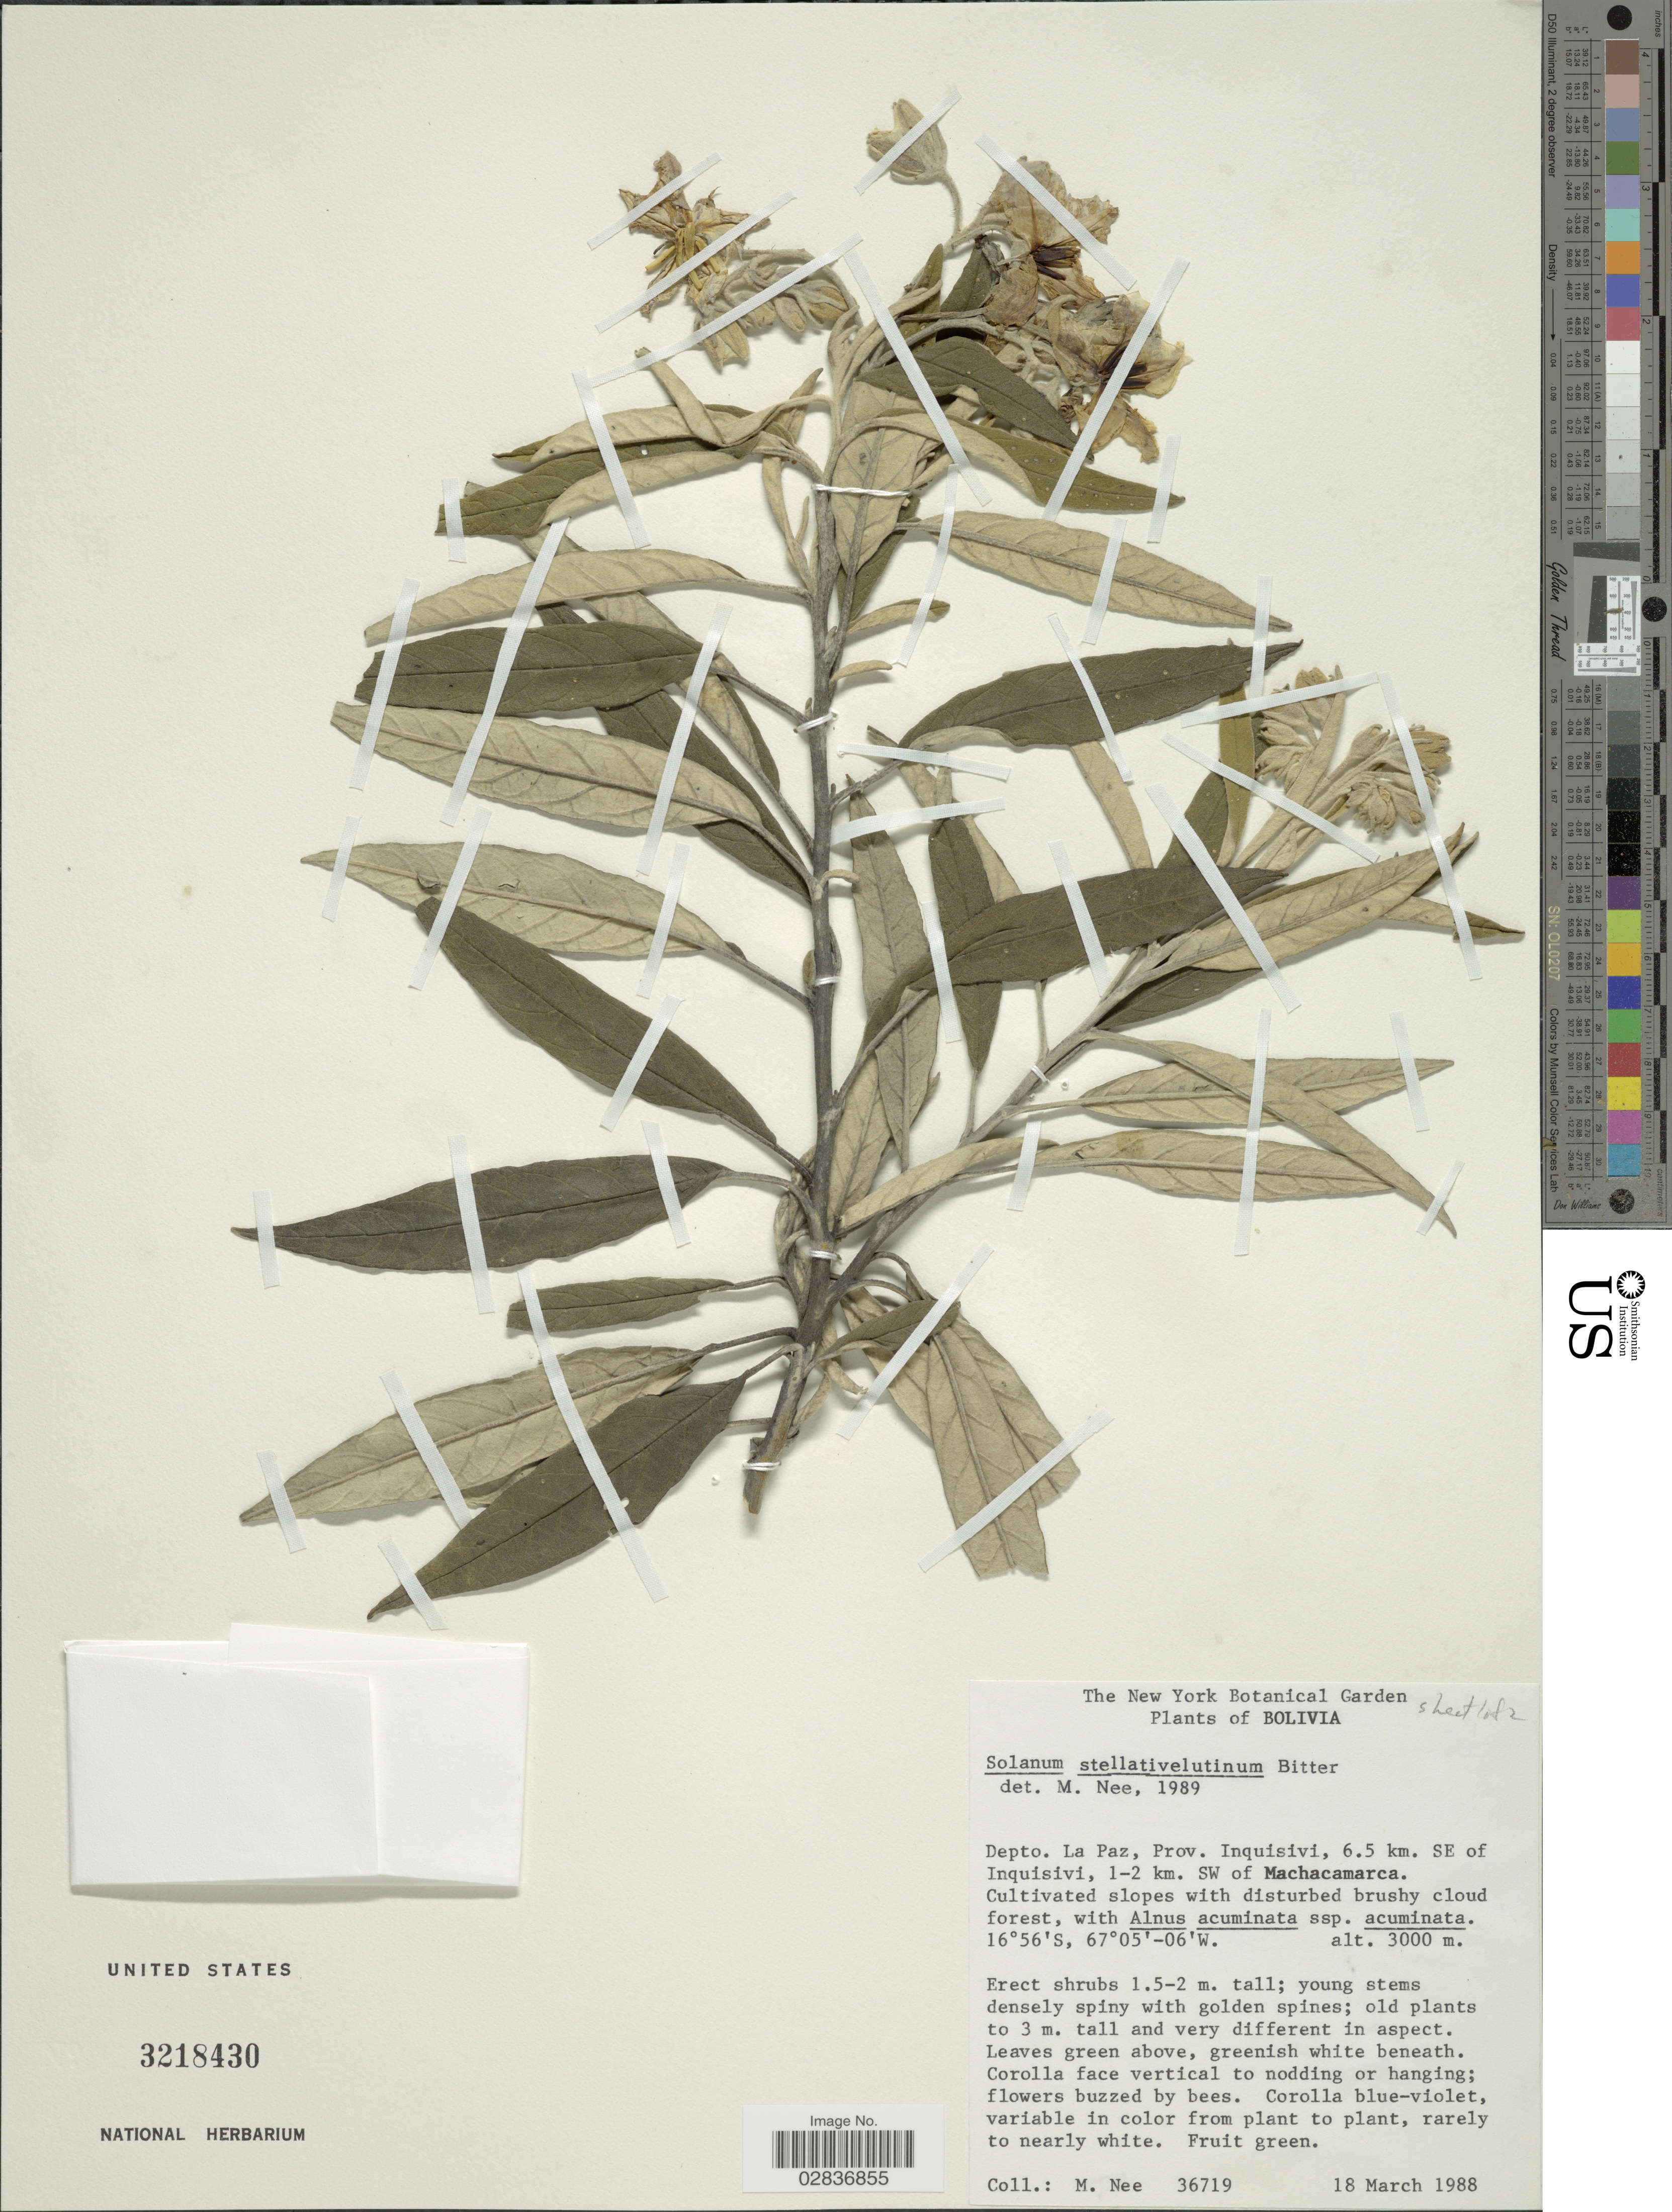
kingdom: Plantae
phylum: Tracheophyta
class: Magnoliopsida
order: Solanales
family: Solanaceae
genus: Solanum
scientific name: Solanum stellativelutinum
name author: Bitter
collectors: M. Nee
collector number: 36719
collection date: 1988-03-18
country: Bolivia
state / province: La Paz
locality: Depto. La Paz, Prov. Inquisivi, 6.5 km. SE of Inquisivi, 1-2 km. SW of Machacamarca.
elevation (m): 3000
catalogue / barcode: US 3218430